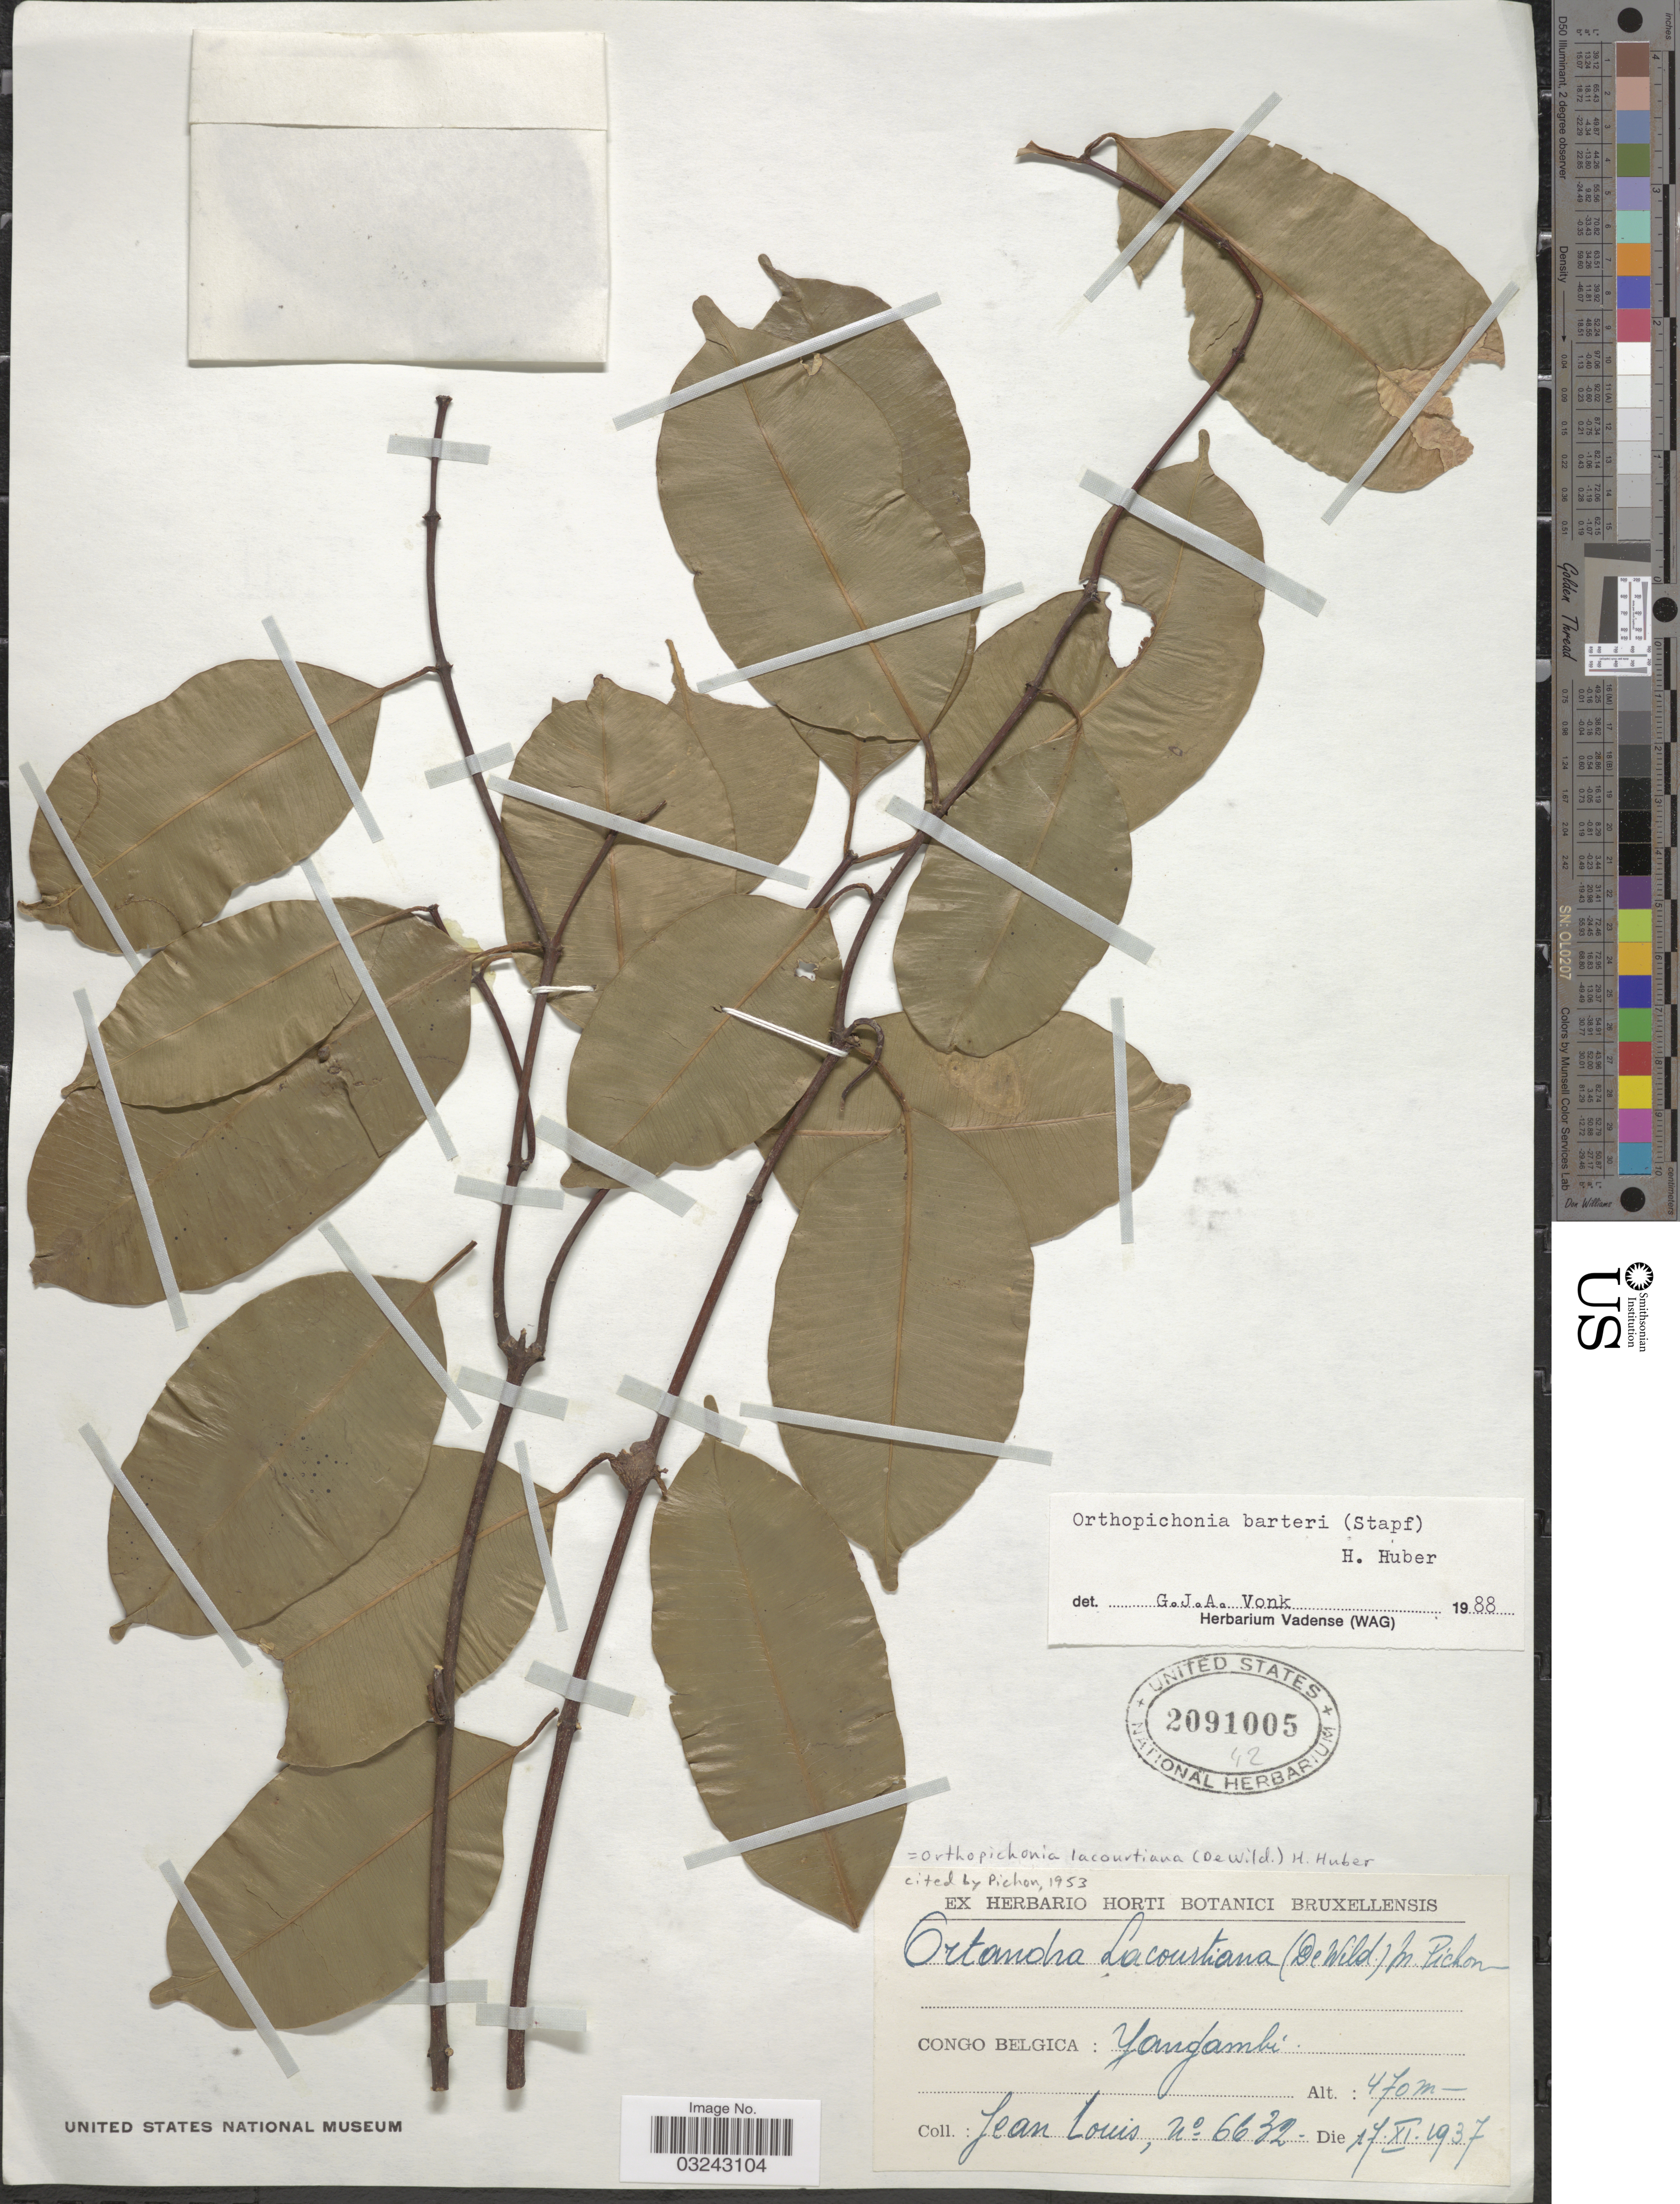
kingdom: Plantae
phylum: Tracheophyta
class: Magnoliopsida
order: Gentianales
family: Apocynaceae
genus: Orthopichonia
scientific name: Orthopichonia barteri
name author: (Stapf) H. Huber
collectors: J. Louis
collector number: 6632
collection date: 1937-11-17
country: Congo, Democratic Republic of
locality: Congo Belgica: Yangambi.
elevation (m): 470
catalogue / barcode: US 2091005